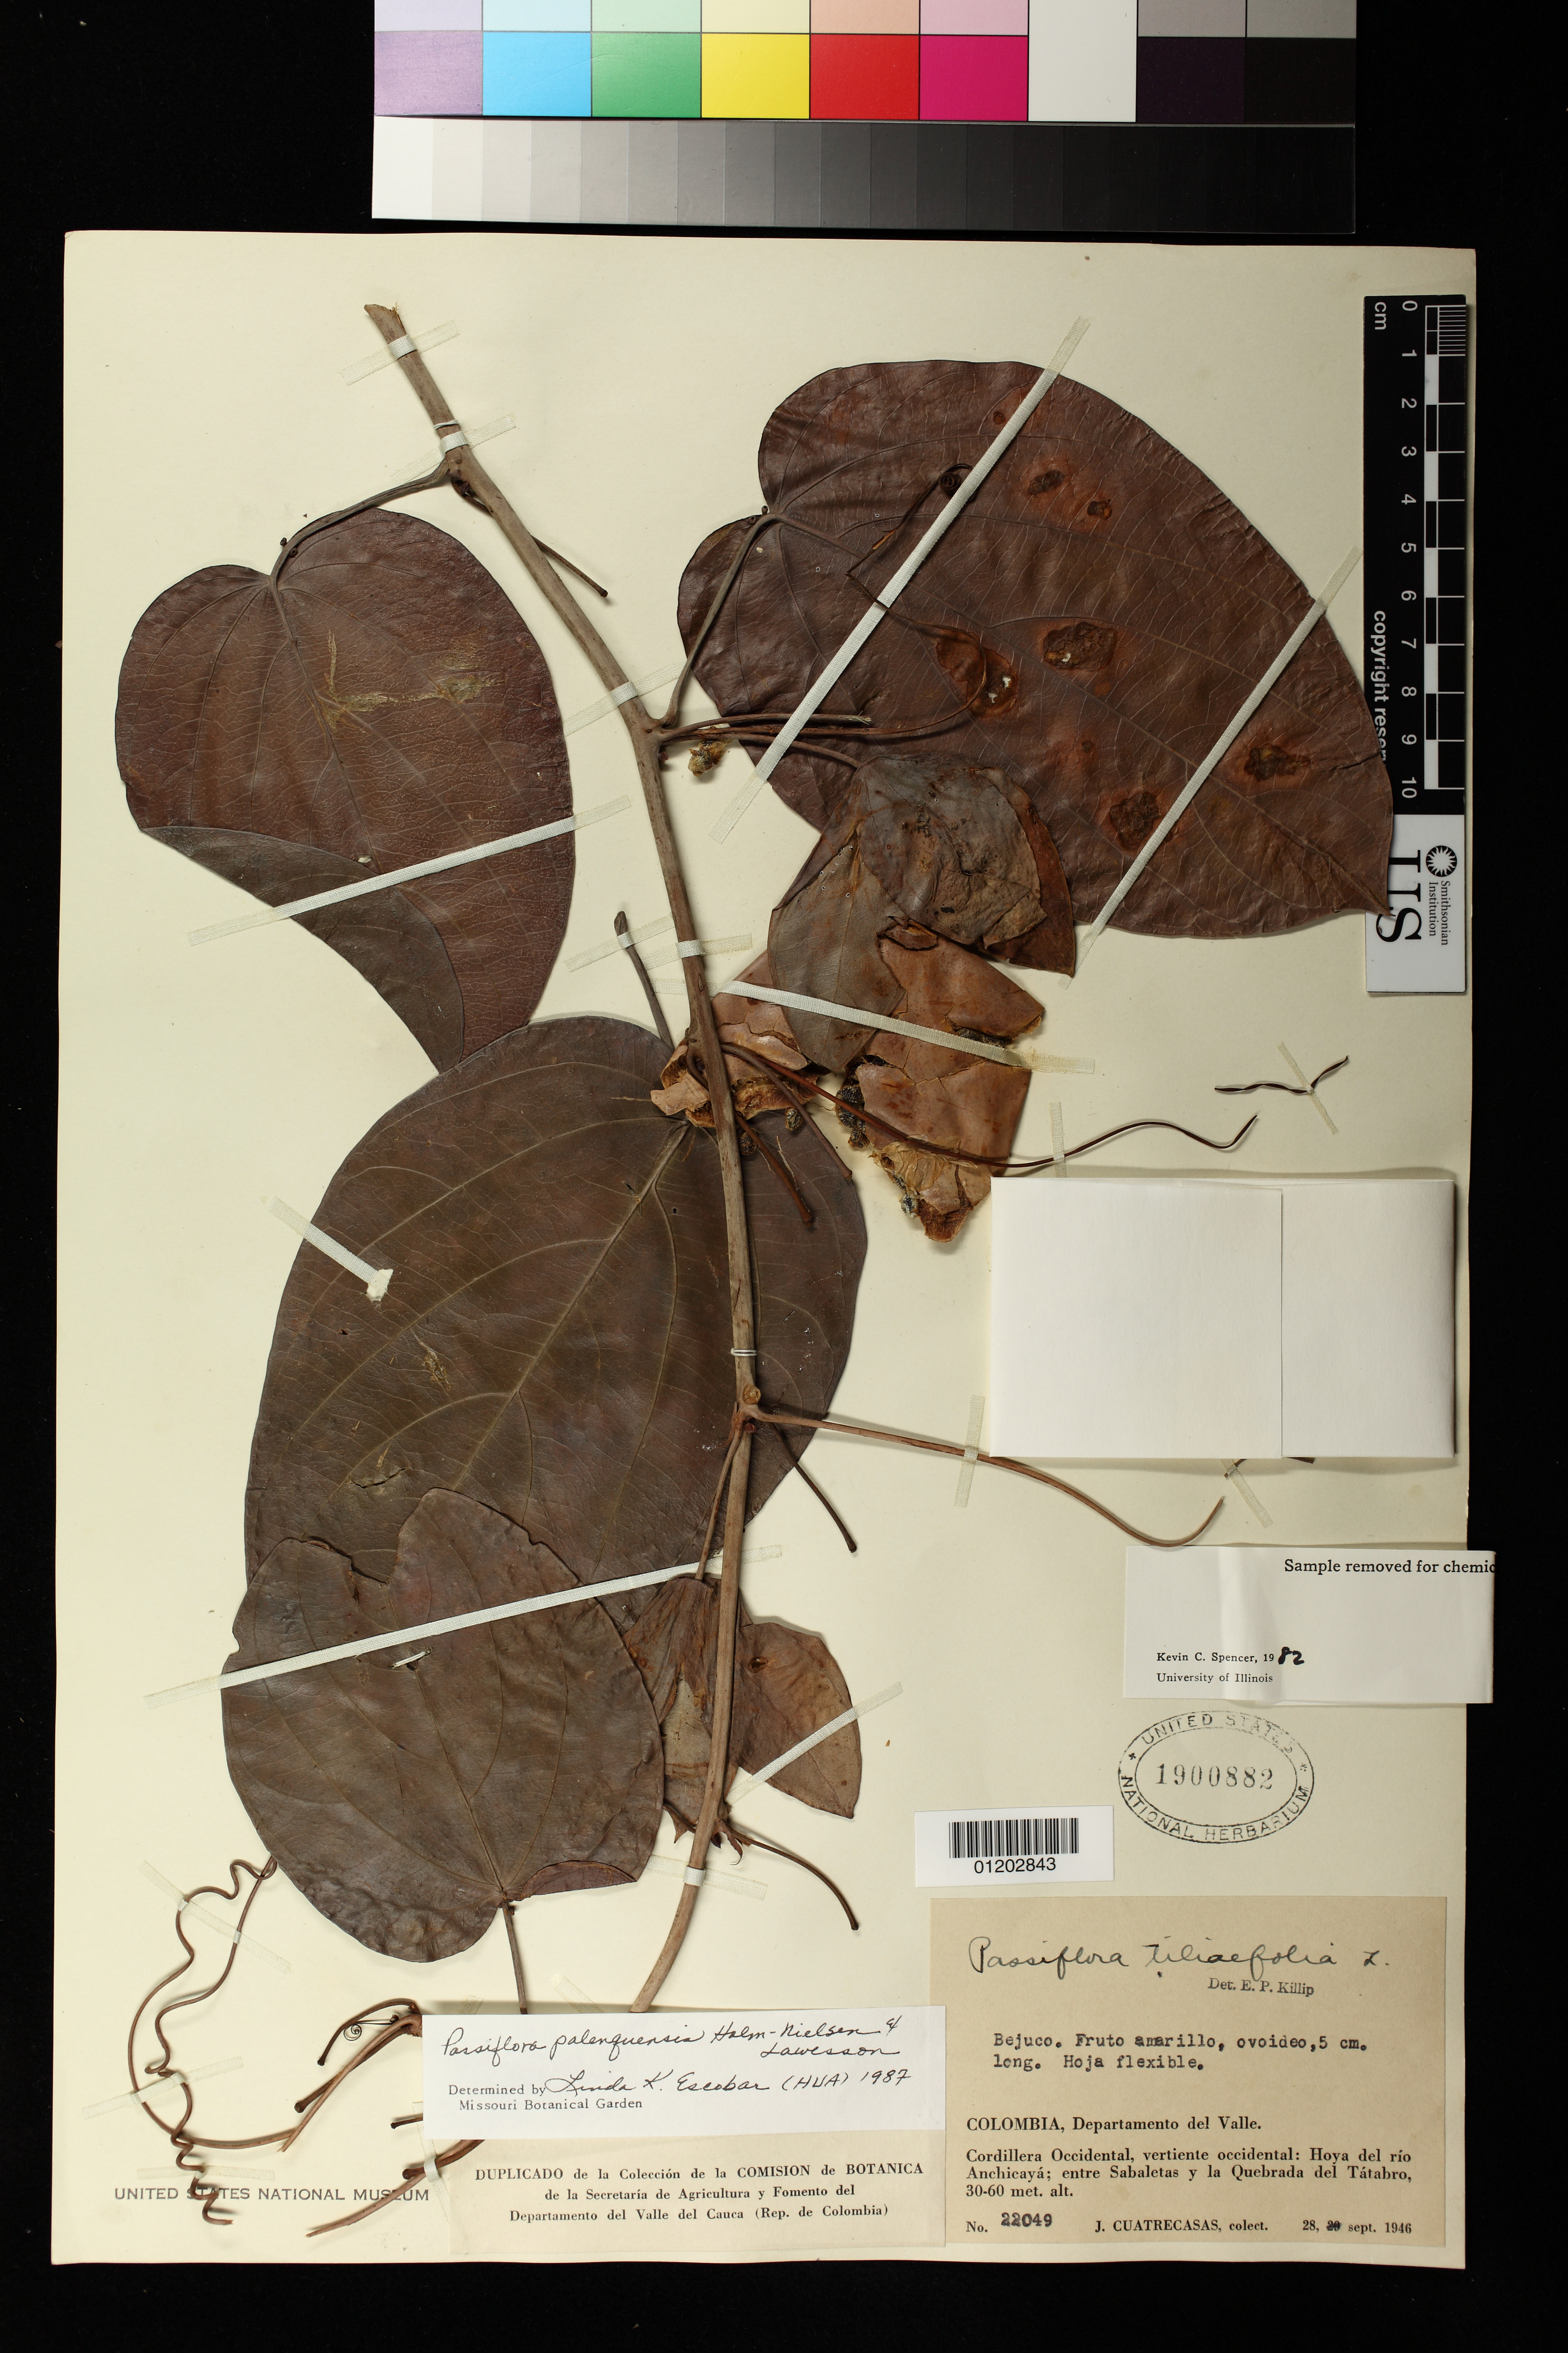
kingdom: Plantae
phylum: Tracheophyta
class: Magnoliopsida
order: Malpighiales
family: Passifloraceae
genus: Passiflora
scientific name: Passiflora palenquensis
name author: Holm-Niels. & Lawesson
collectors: J. Cuatrecasas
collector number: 22049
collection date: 1946-09-28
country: Colombia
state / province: Valle del Cauca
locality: Cordillera Occidental, vertiente occidental: Hoya del rio Anchicaya: entre Sabaletas y Quebrada del Tatabro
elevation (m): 30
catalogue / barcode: US 1900882